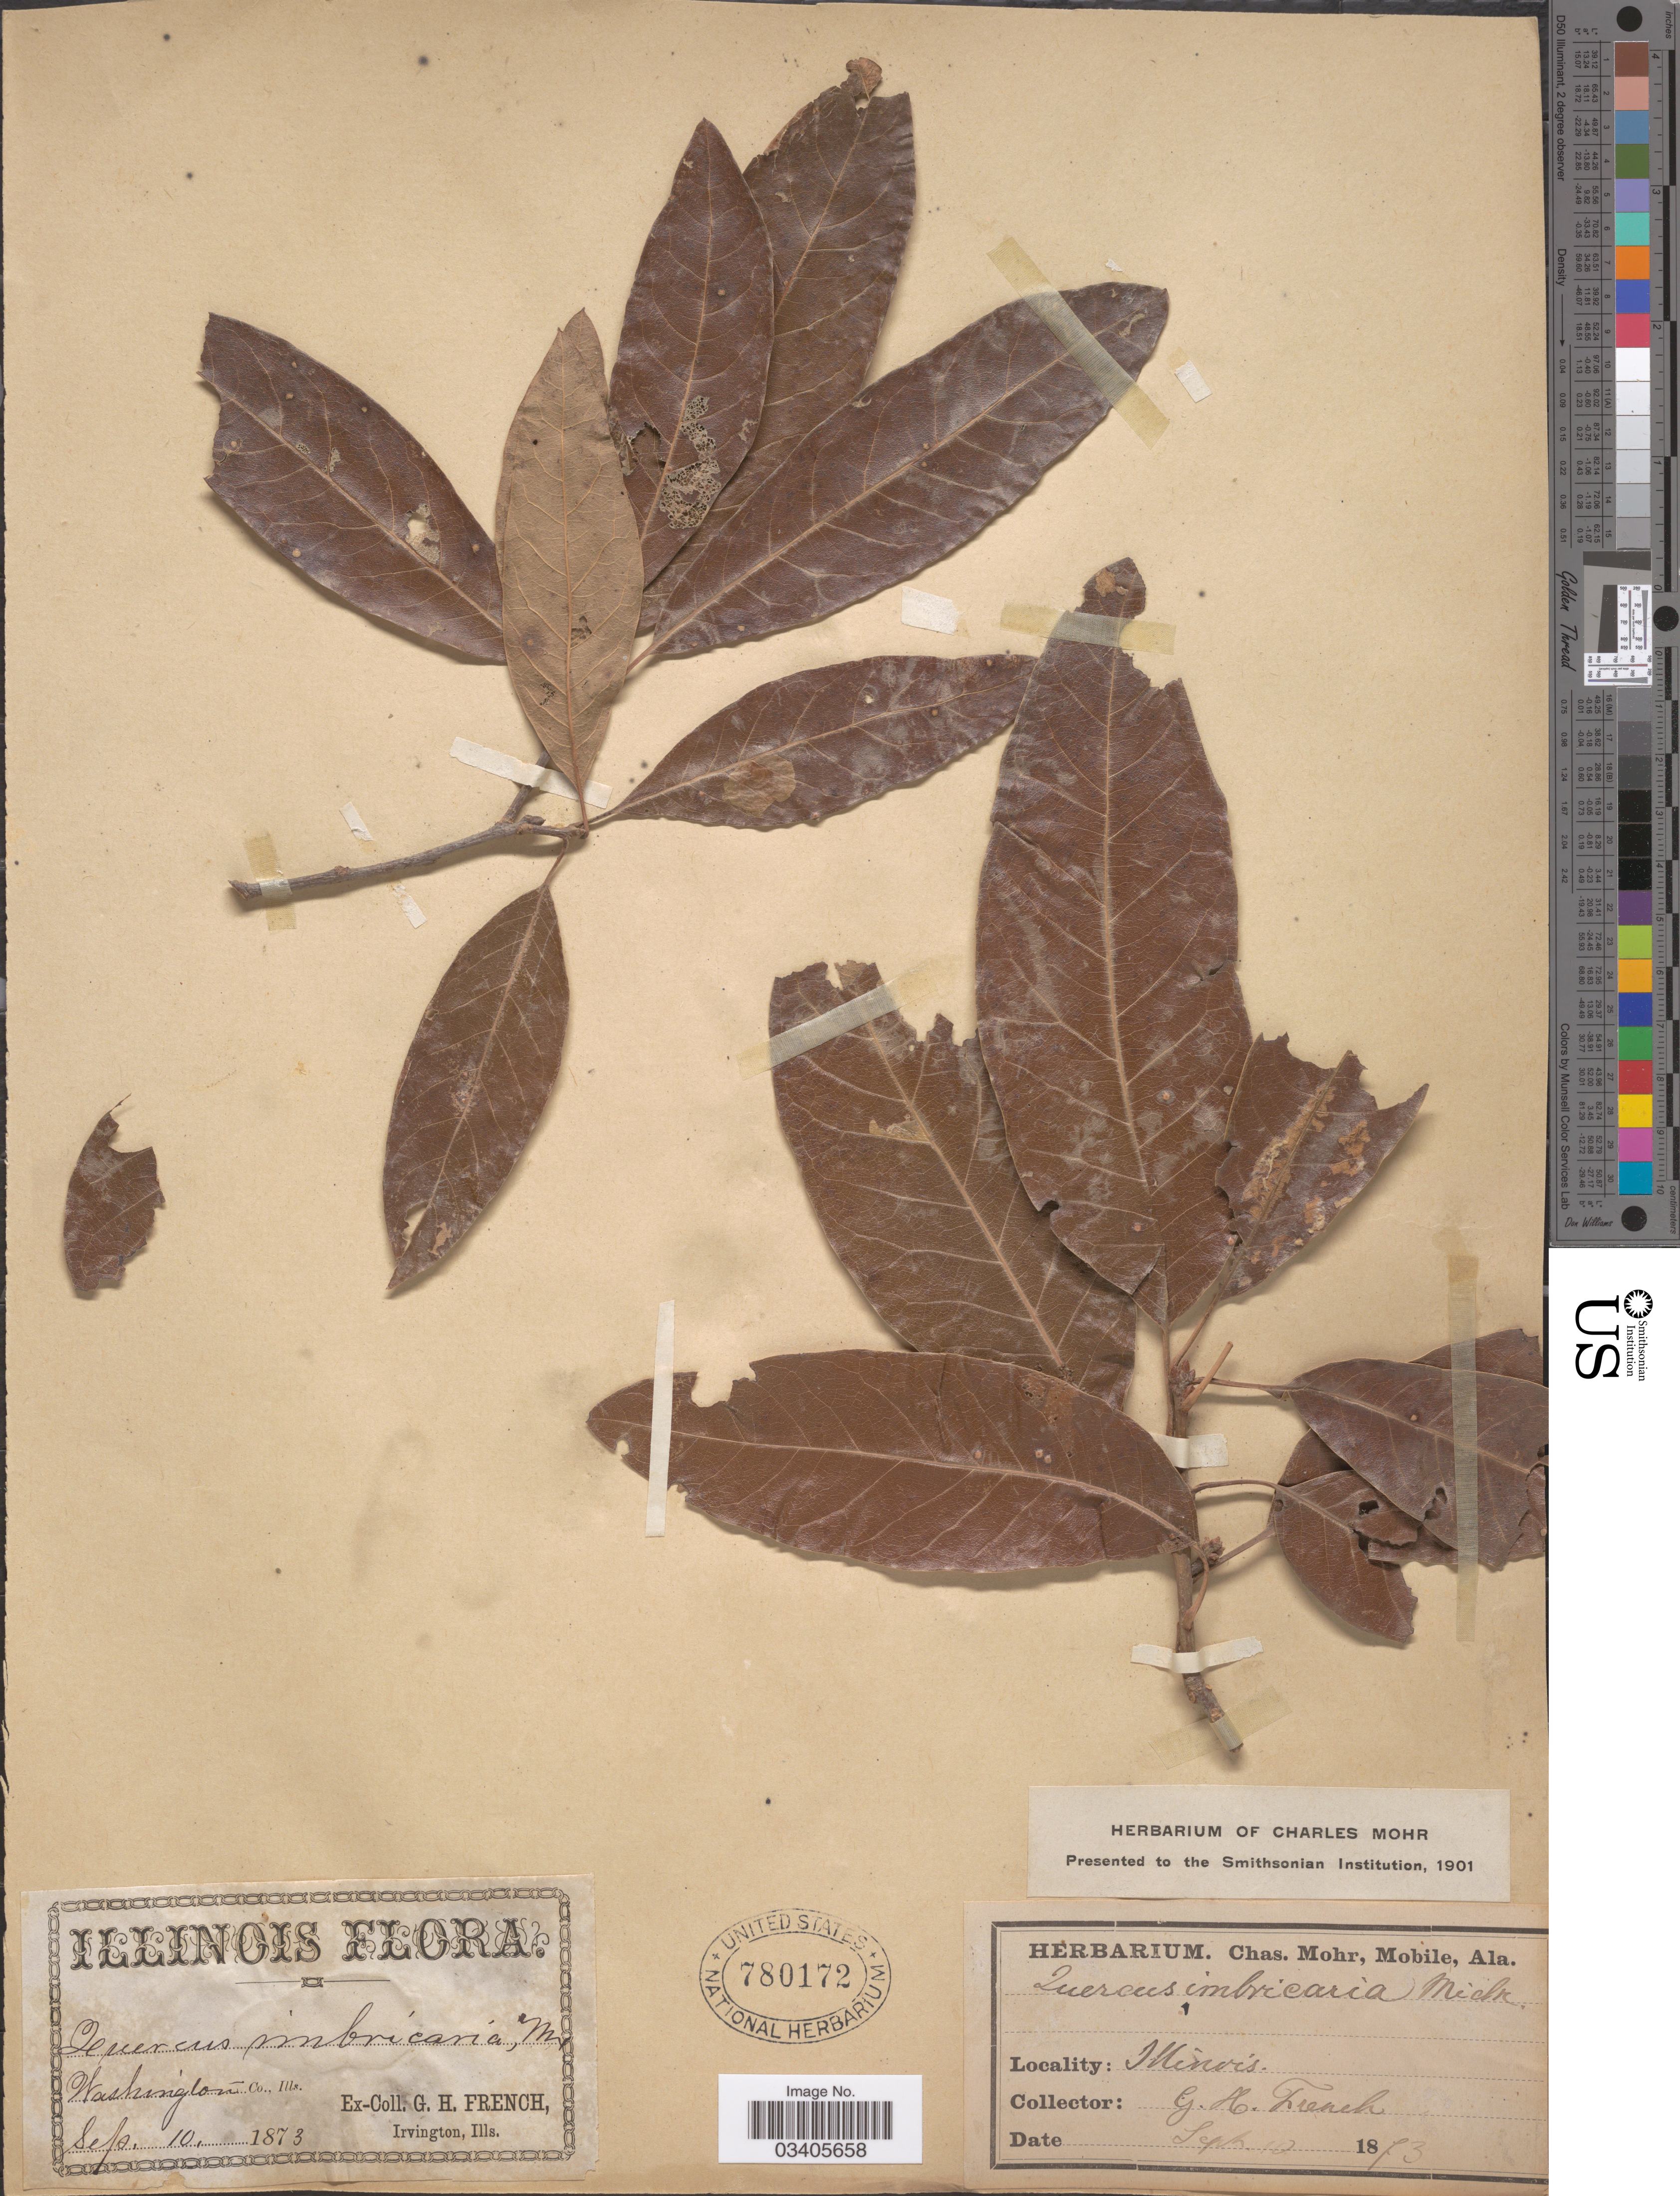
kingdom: Plantae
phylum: Tracheophyta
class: Magnoliopsida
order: Fagales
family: Fagaceae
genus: Quercus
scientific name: Quercus imbricaria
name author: Michx.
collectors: G. H. French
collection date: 1873-09-10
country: United States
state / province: Illinois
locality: Washington Co.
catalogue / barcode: US 780172